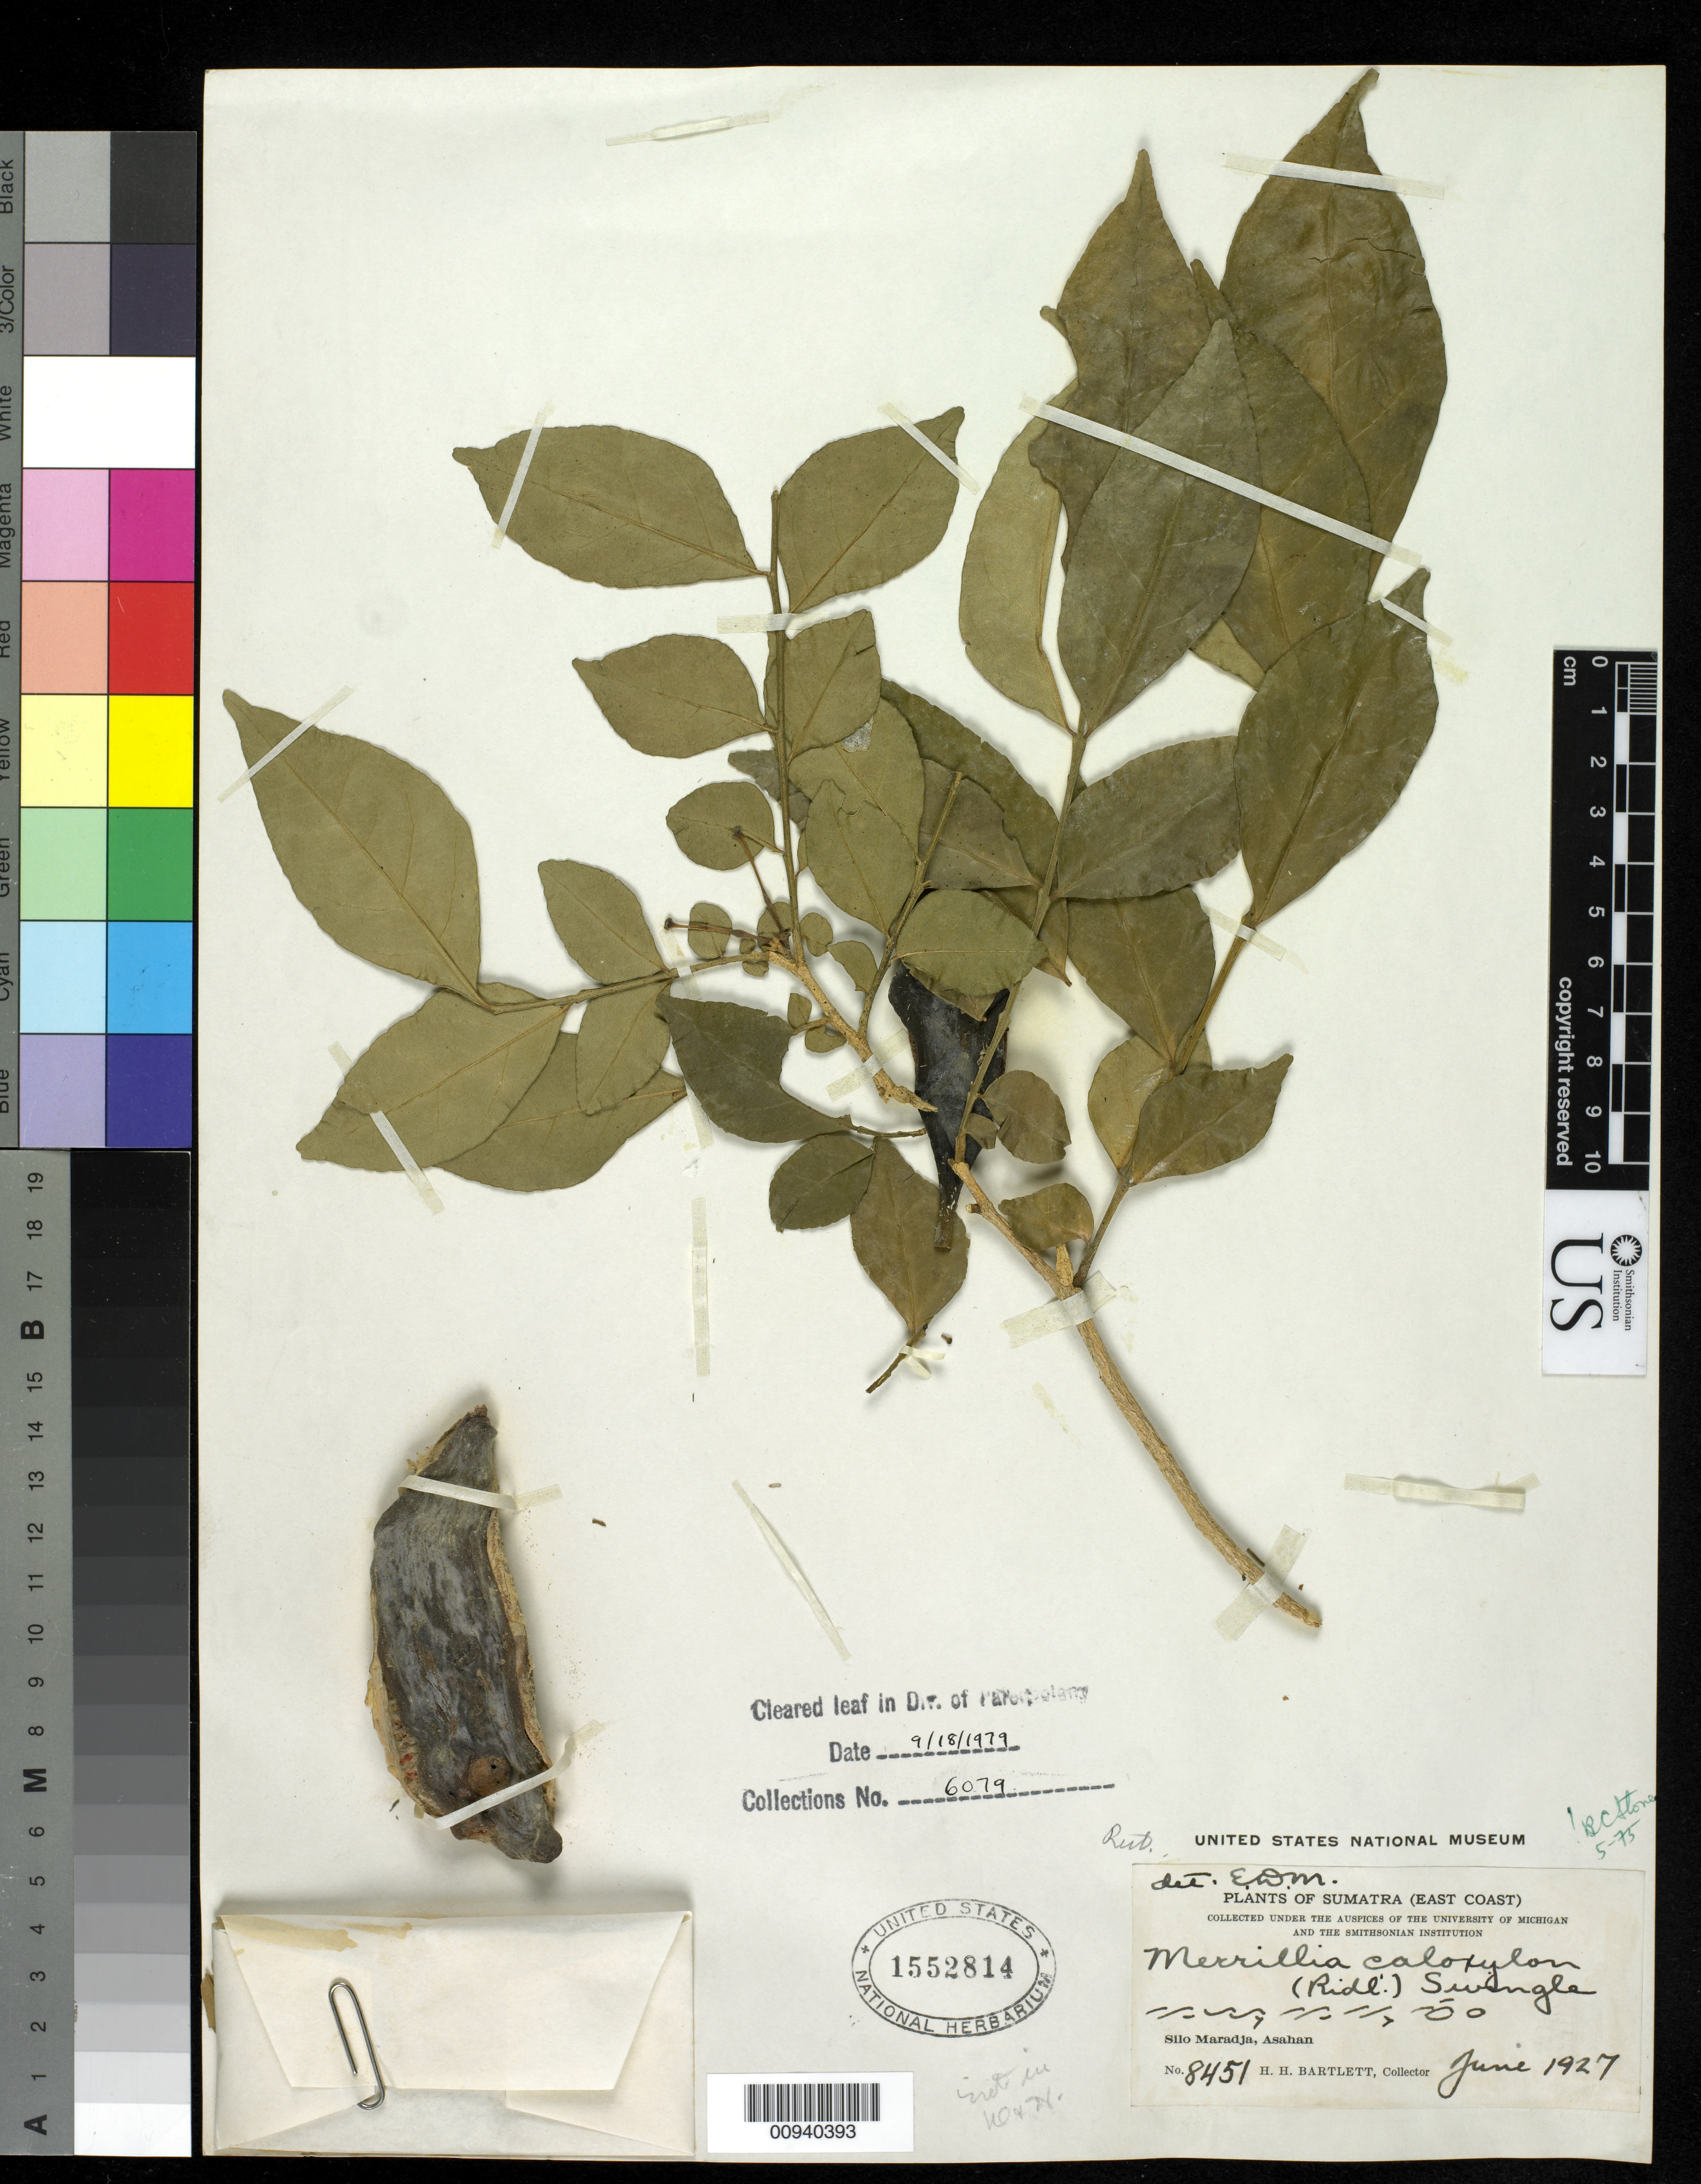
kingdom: Plantae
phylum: Tracheophyta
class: Magnoliopsida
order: Sapindales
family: Rutaceae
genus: Merrillia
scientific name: Merrillia caloxylon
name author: (Ridl.) Swingle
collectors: H. H. Bartlett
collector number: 8451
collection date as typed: Jun 1927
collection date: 1927-06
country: Indonesia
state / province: Sumatra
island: Sumatra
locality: Silo Maradja, Asahan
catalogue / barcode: US 1552814